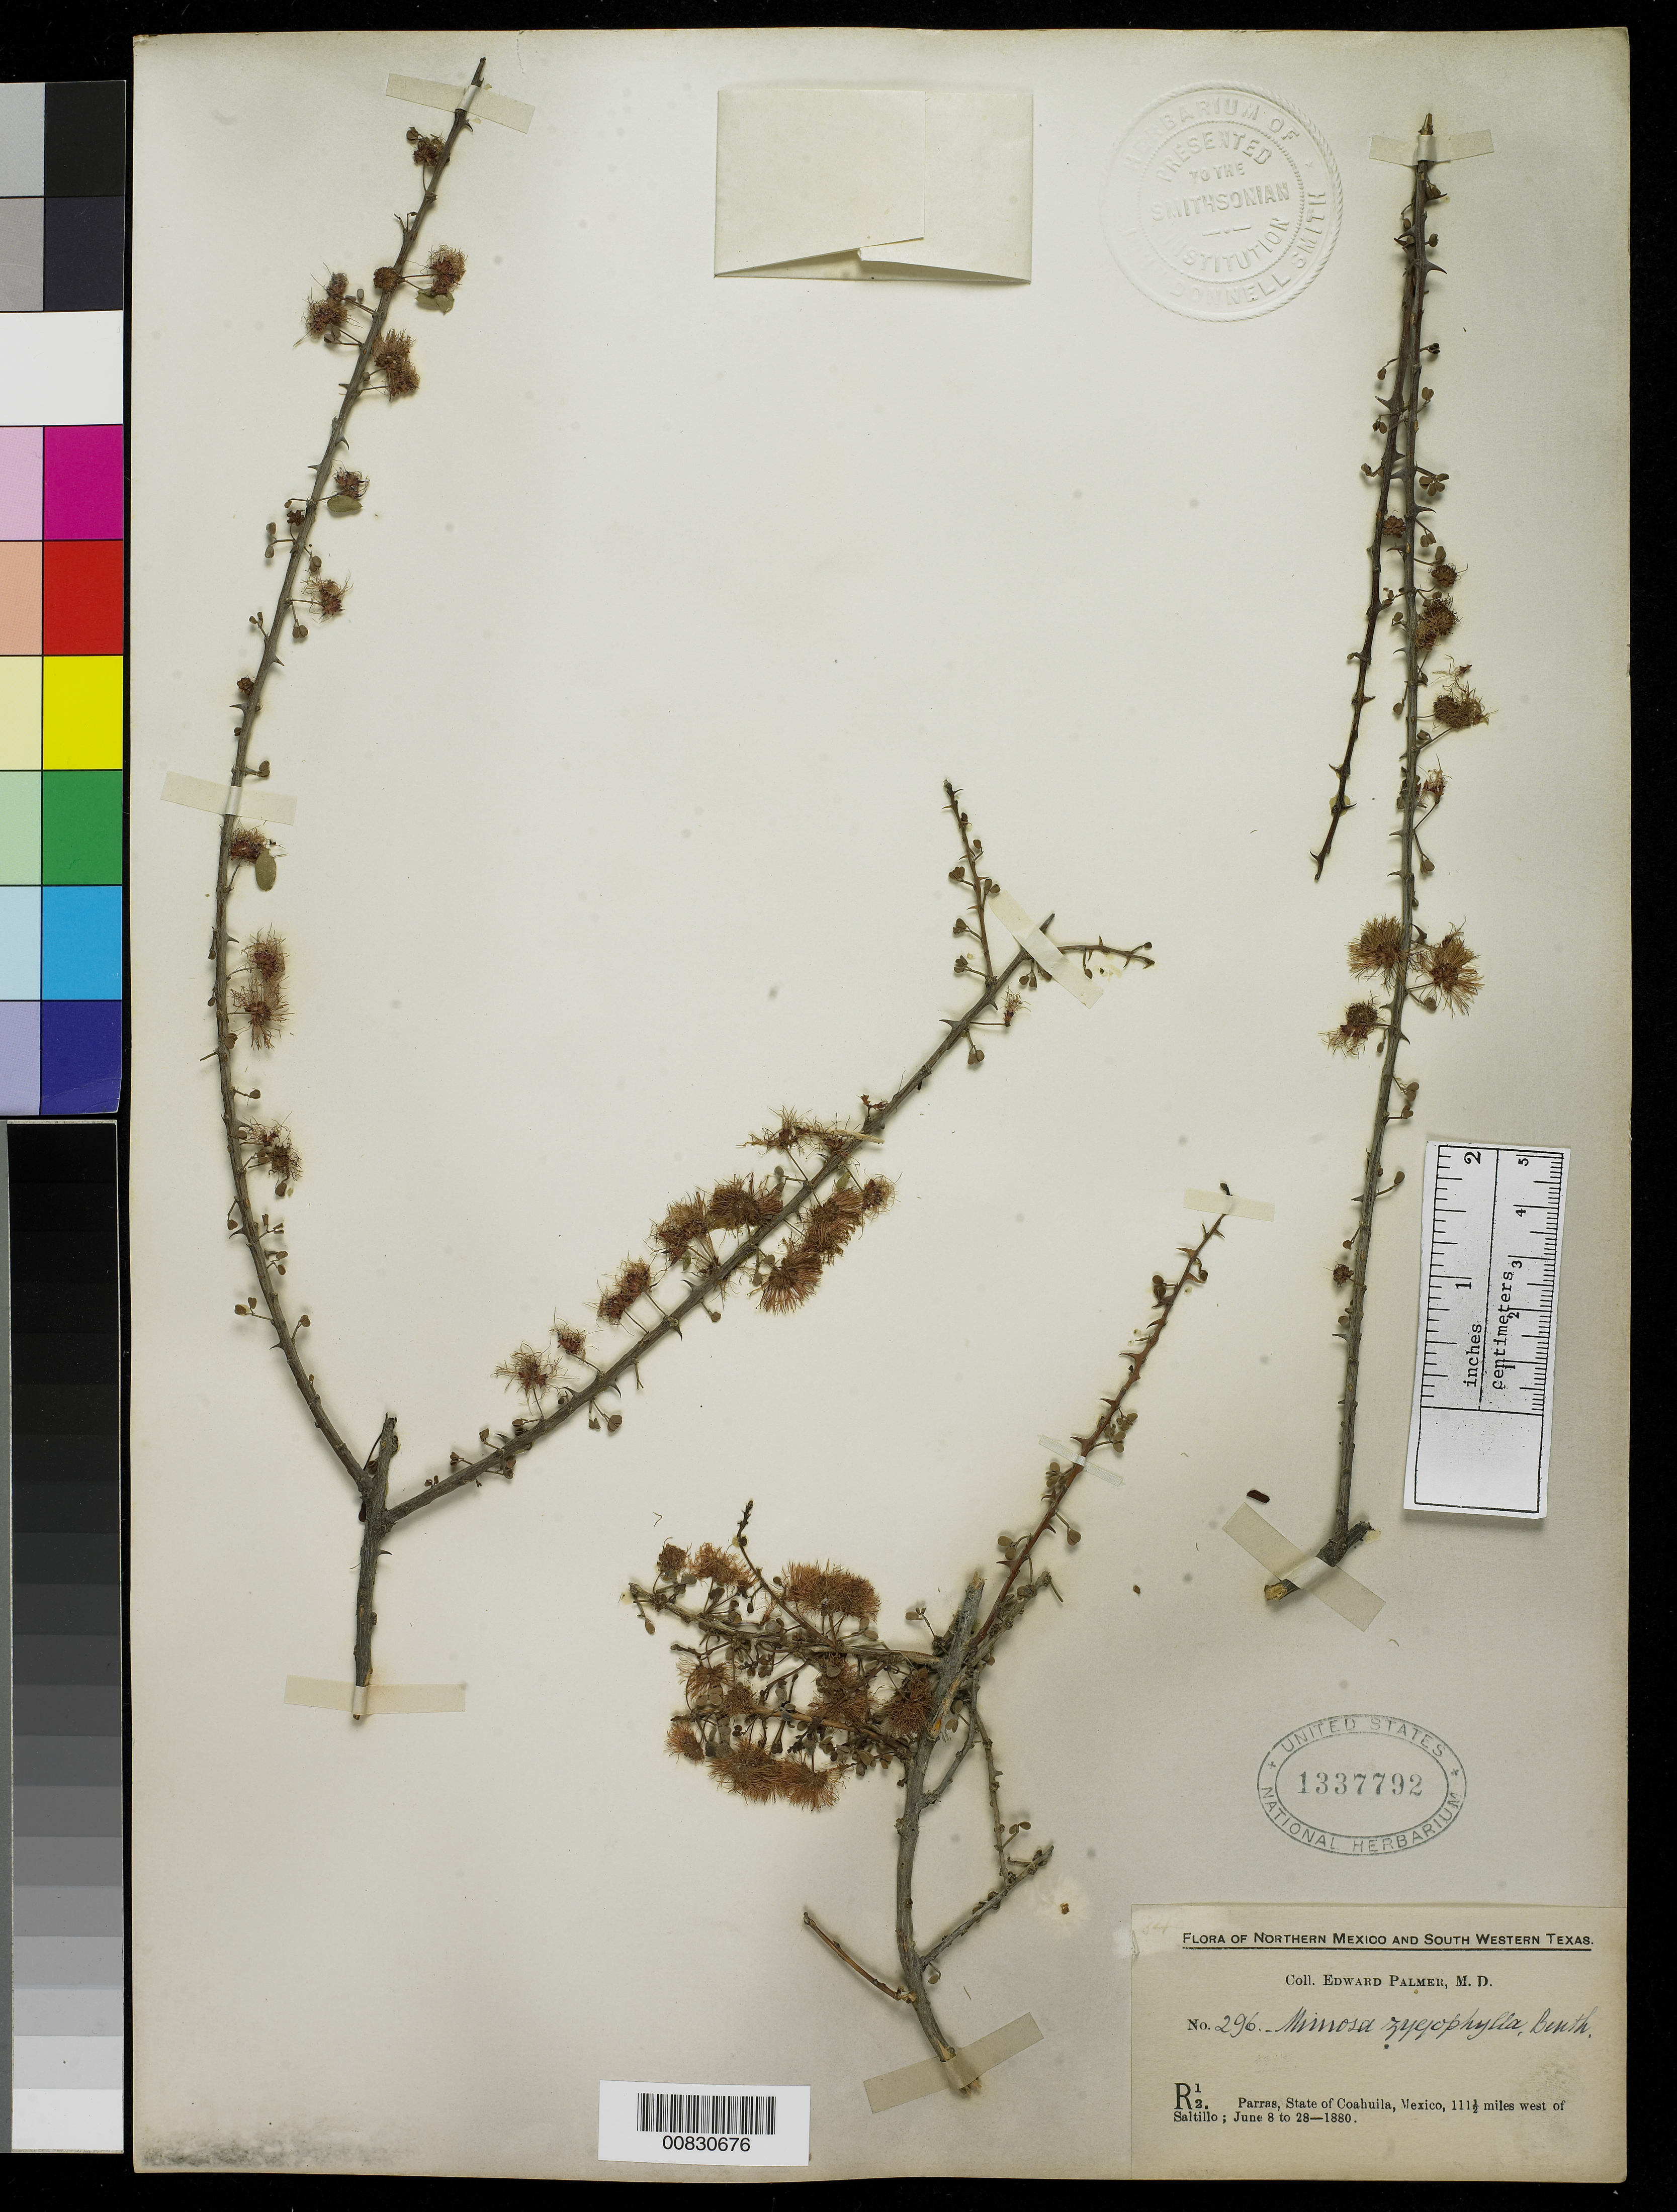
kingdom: Plantae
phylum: Tracheophyta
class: Magnoliopsida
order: Fabales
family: Fabaceae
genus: Mimosa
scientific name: Mimosa zygophylla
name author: Benth.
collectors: E. Palmer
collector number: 296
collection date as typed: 08 Jun 1880 to 28 Jun 1880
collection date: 1880-06-08/1880-06-28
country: Mexico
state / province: Coahuila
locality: R12. Parras, Coahuila, 111½ miles west of Saltillo.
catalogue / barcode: US 1337792